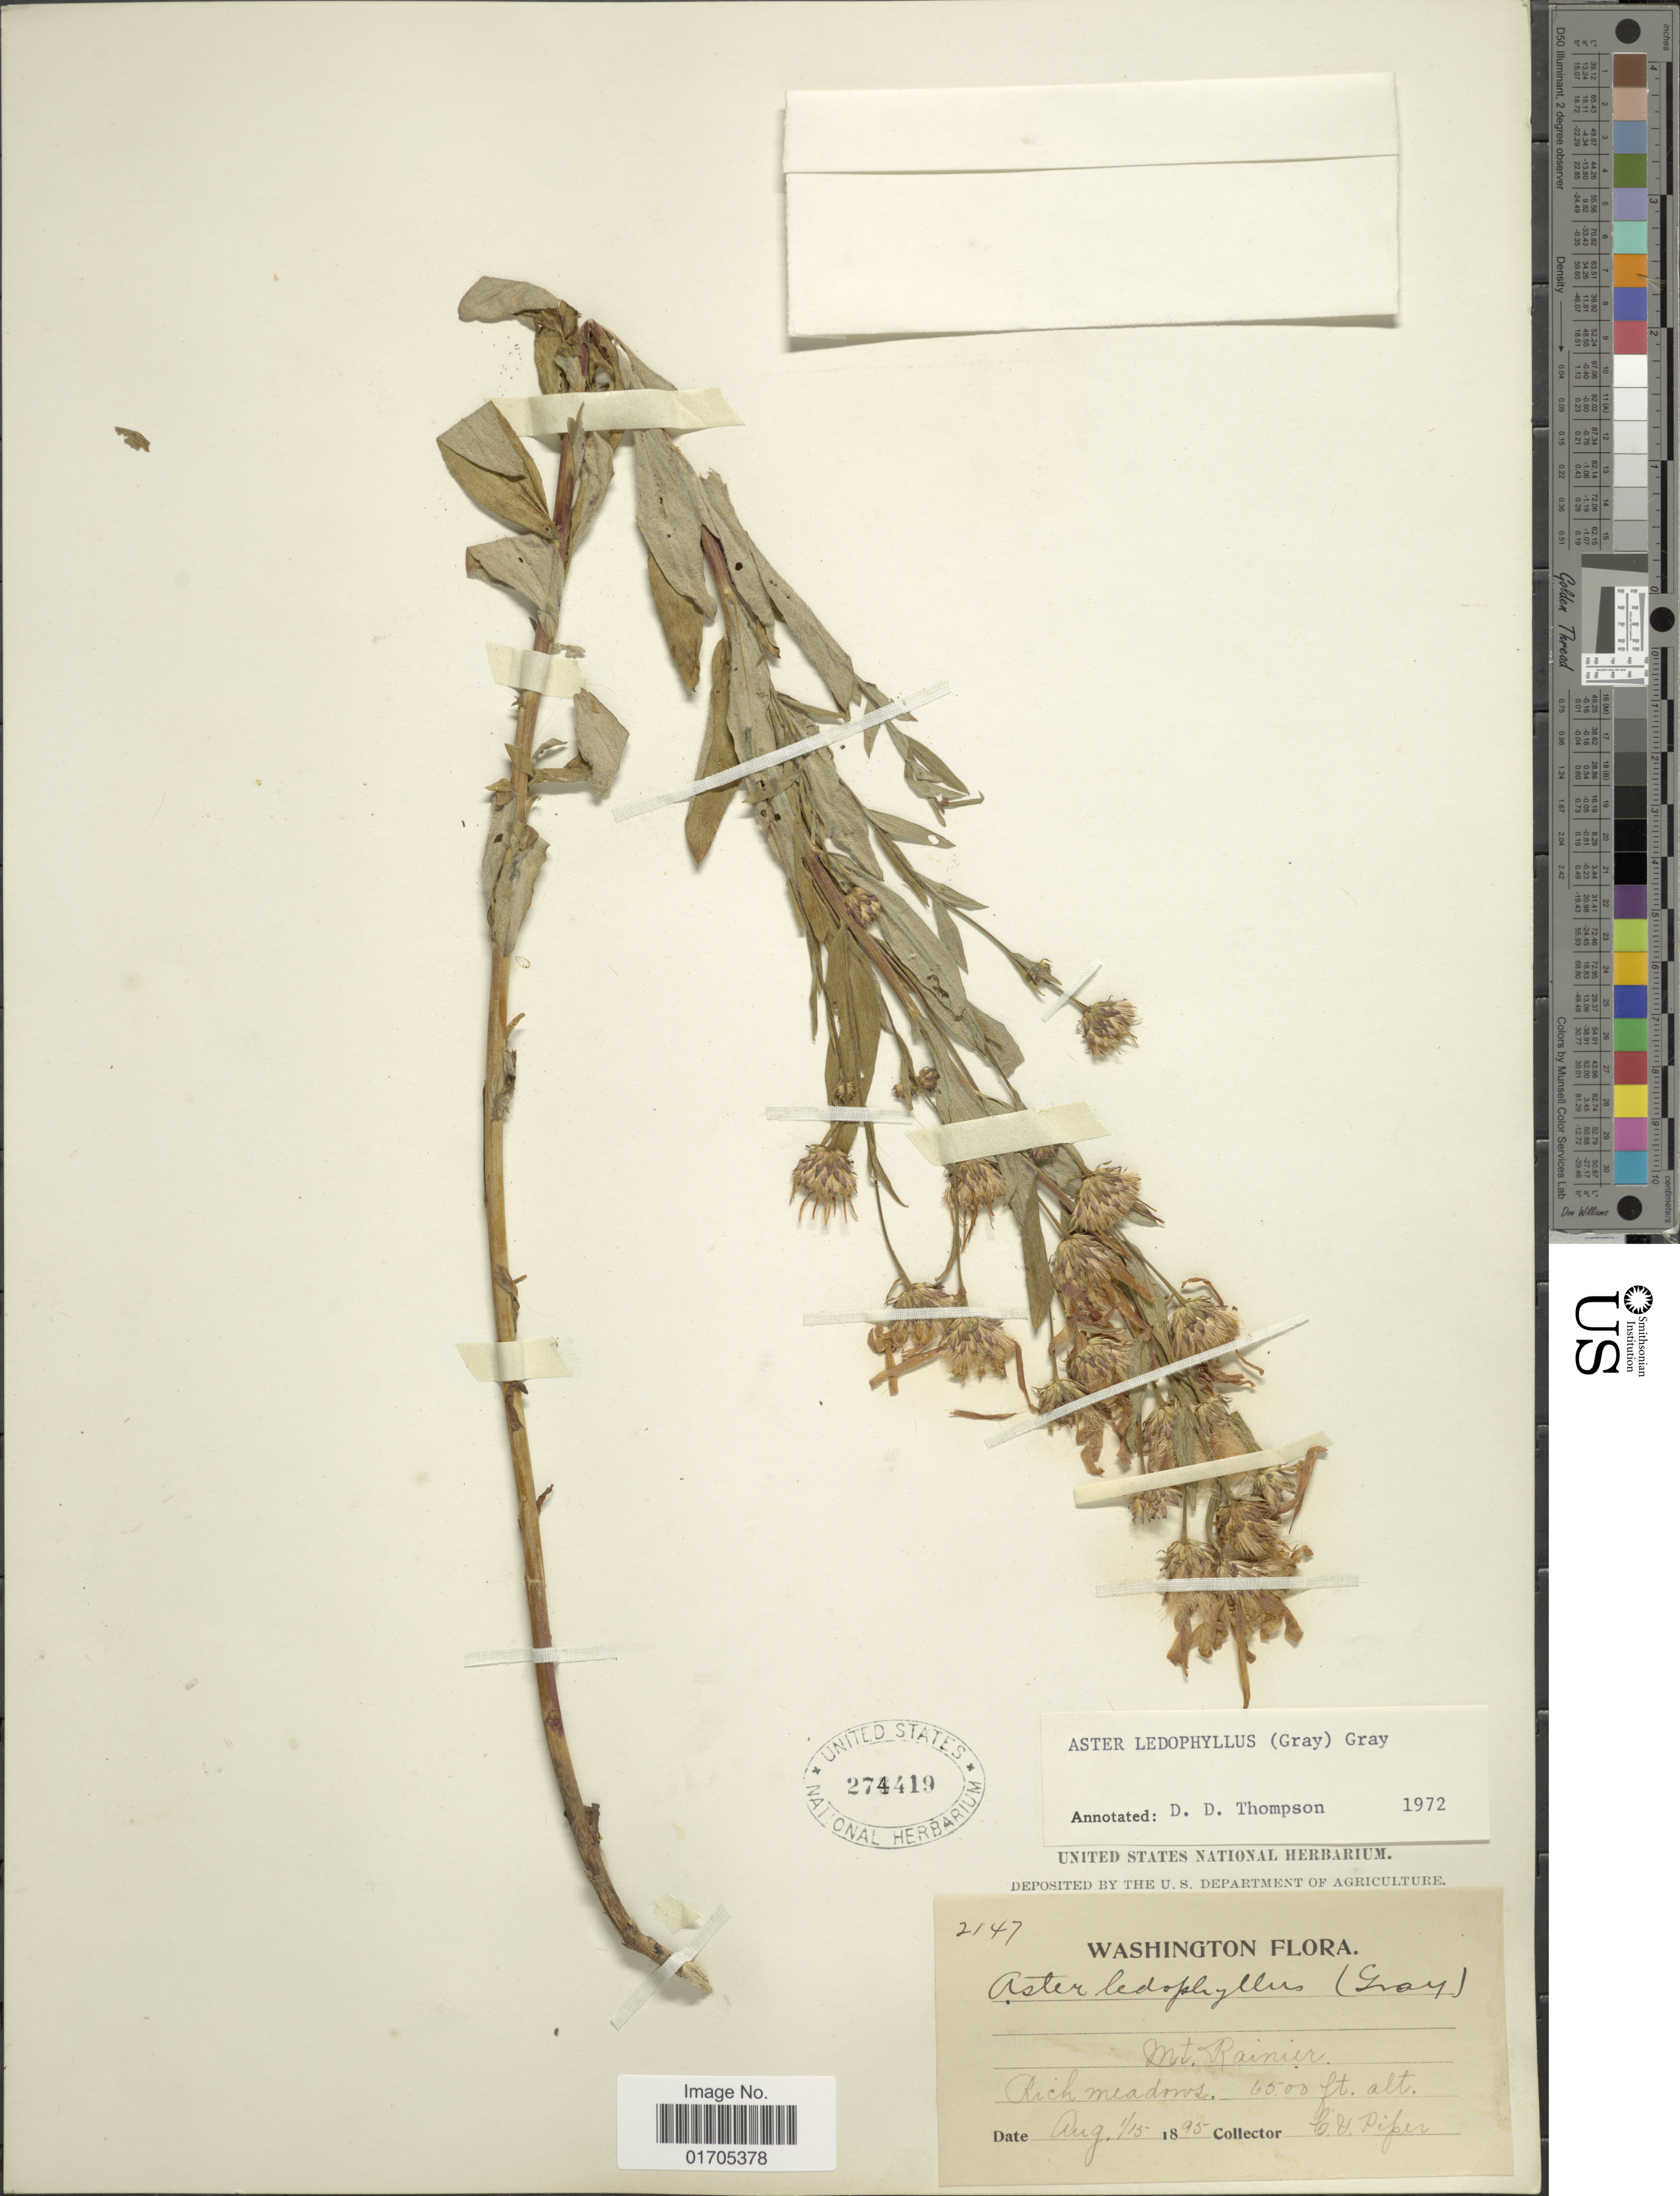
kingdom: Plantae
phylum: Tracheophyta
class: Magnoliopsida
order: Asterales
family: Asteraceae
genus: Eucephalus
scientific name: Eucephalus ledophyllus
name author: (A. Gray) Greene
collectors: C. V. Piper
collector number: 2147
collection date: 1895-08-01/1895-08-15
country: United States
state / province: Washington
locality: Washington. Mt. Rainier. Rich meadows.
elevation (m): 1981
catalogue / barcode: US 274419